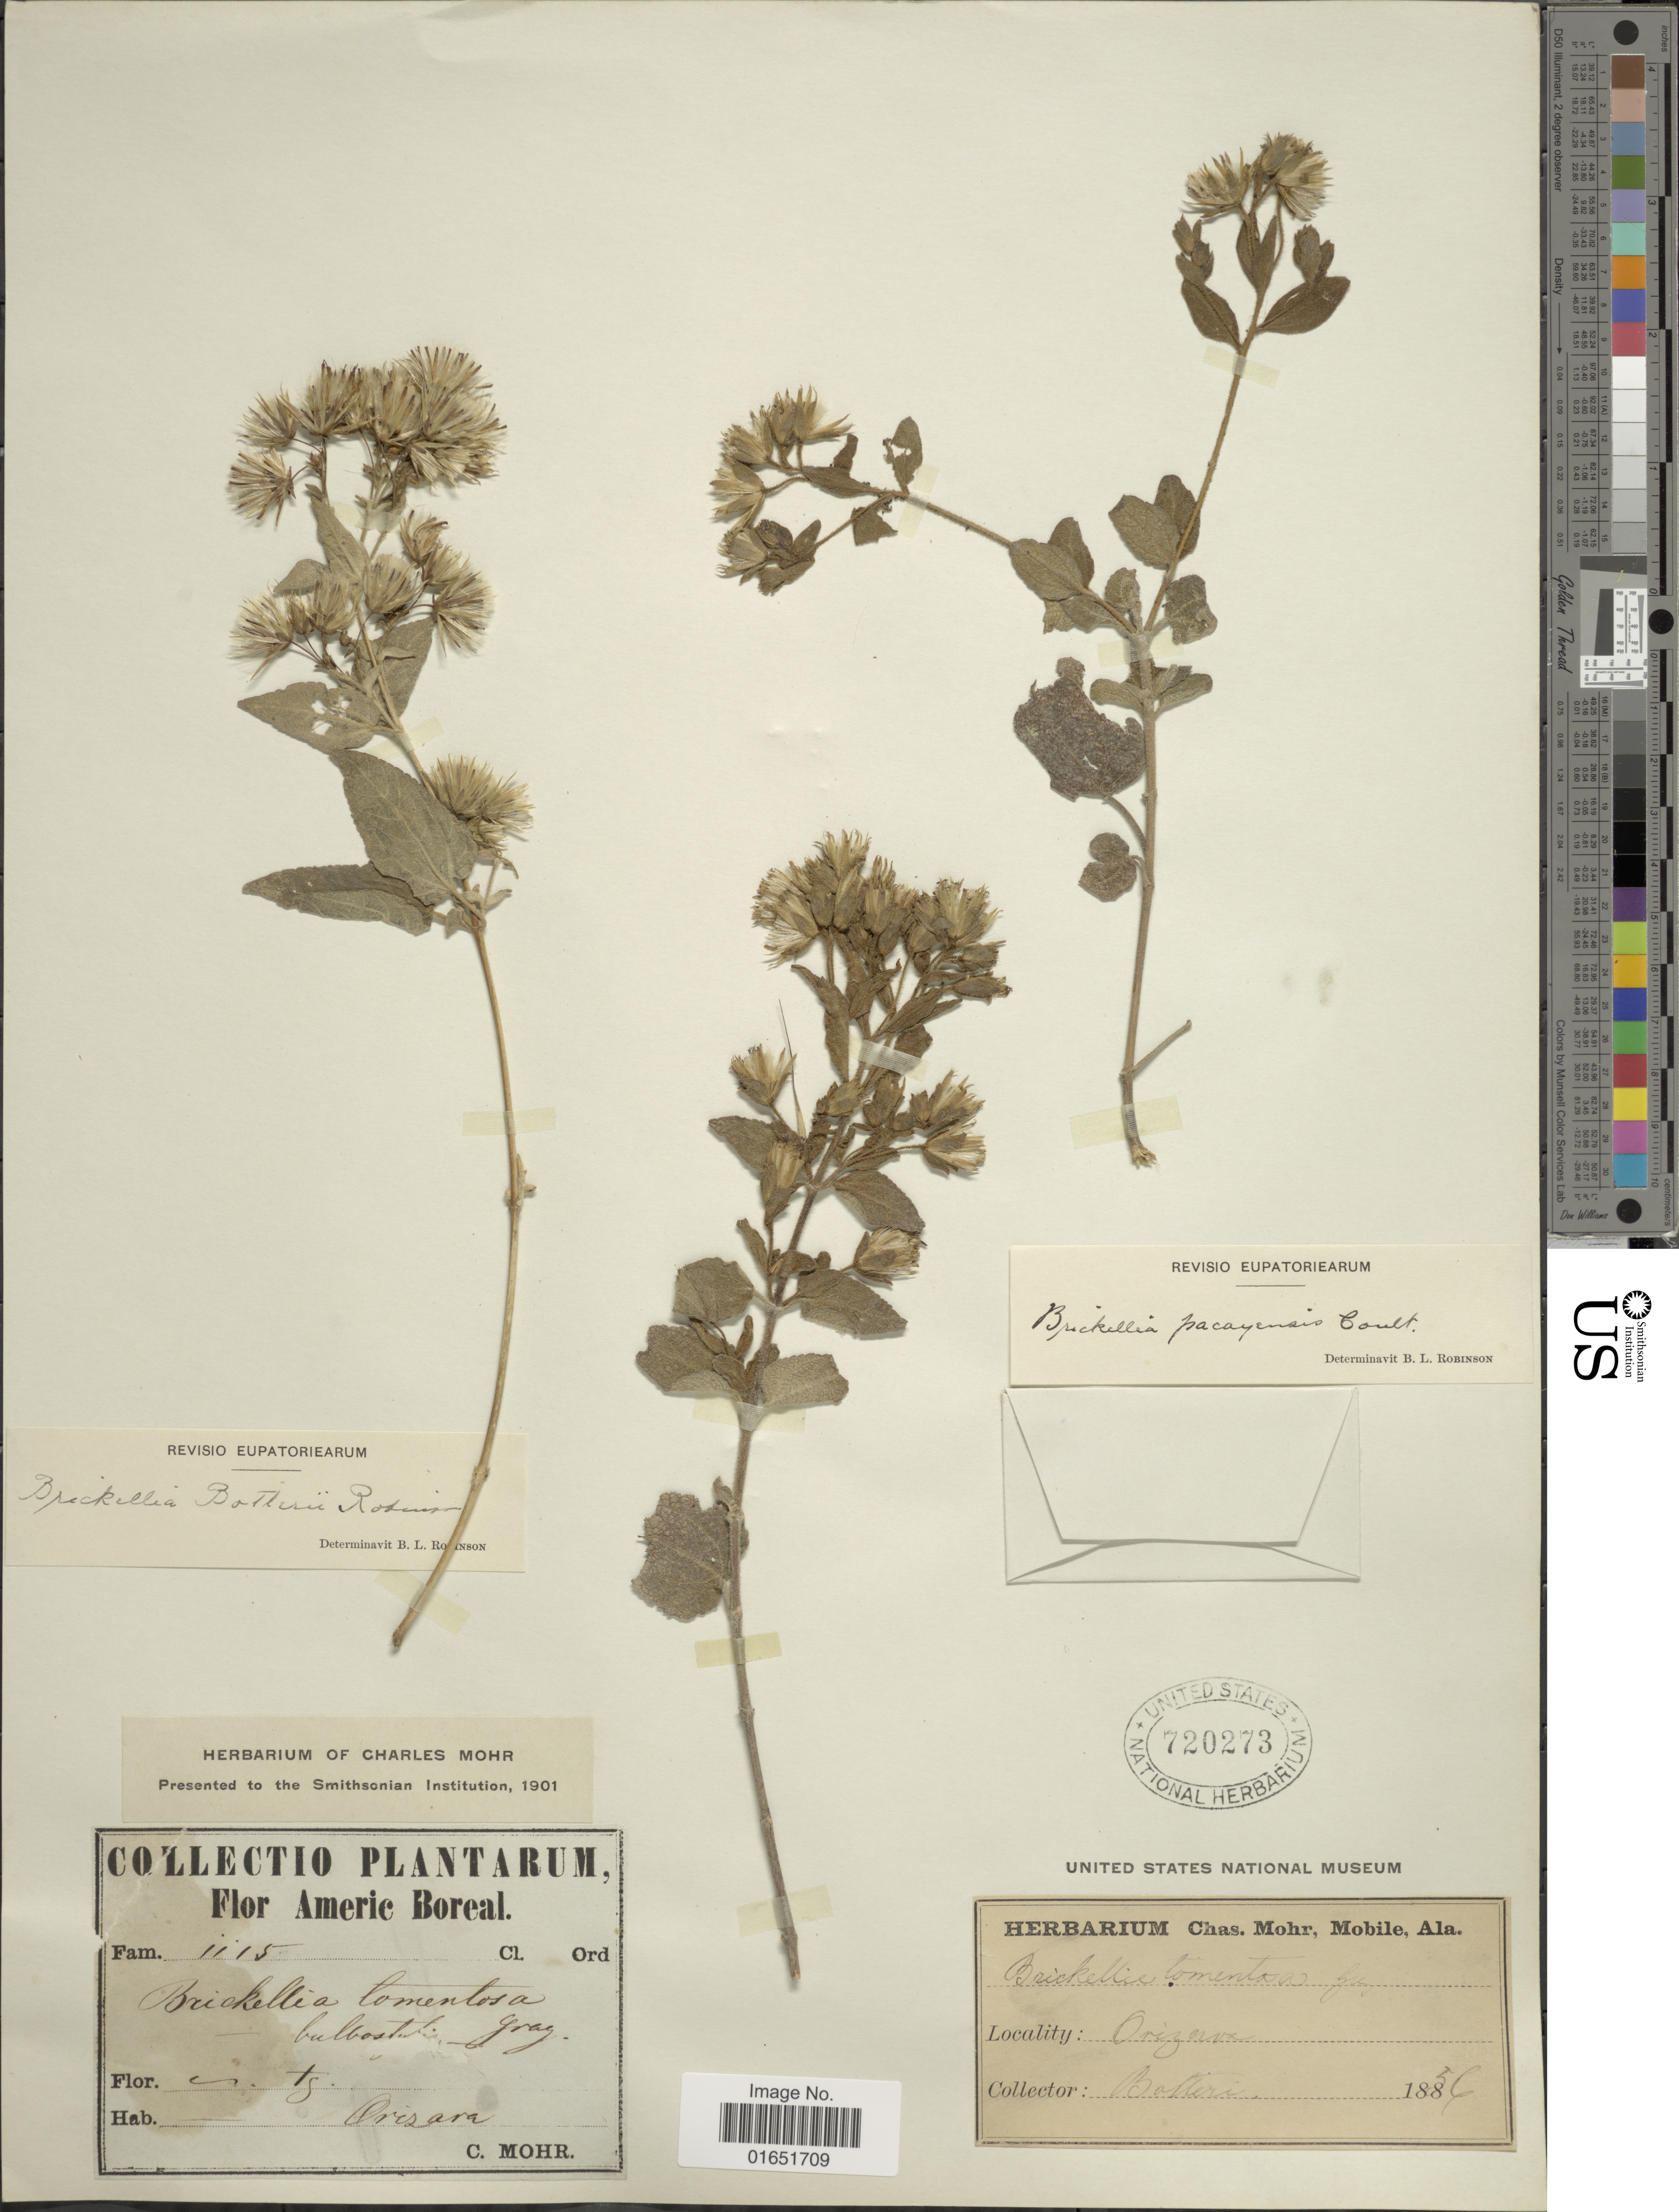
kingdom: Plantae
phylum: Tracheophyta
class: Magnoliopsida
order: Asterales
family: Asteraceae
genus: Brickellia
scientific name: Brickellia botterii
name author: B.L. Rob.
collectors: C. T. Mohr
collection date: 1856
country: United States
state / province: Arizona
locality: Orizara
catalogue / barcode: US 720273